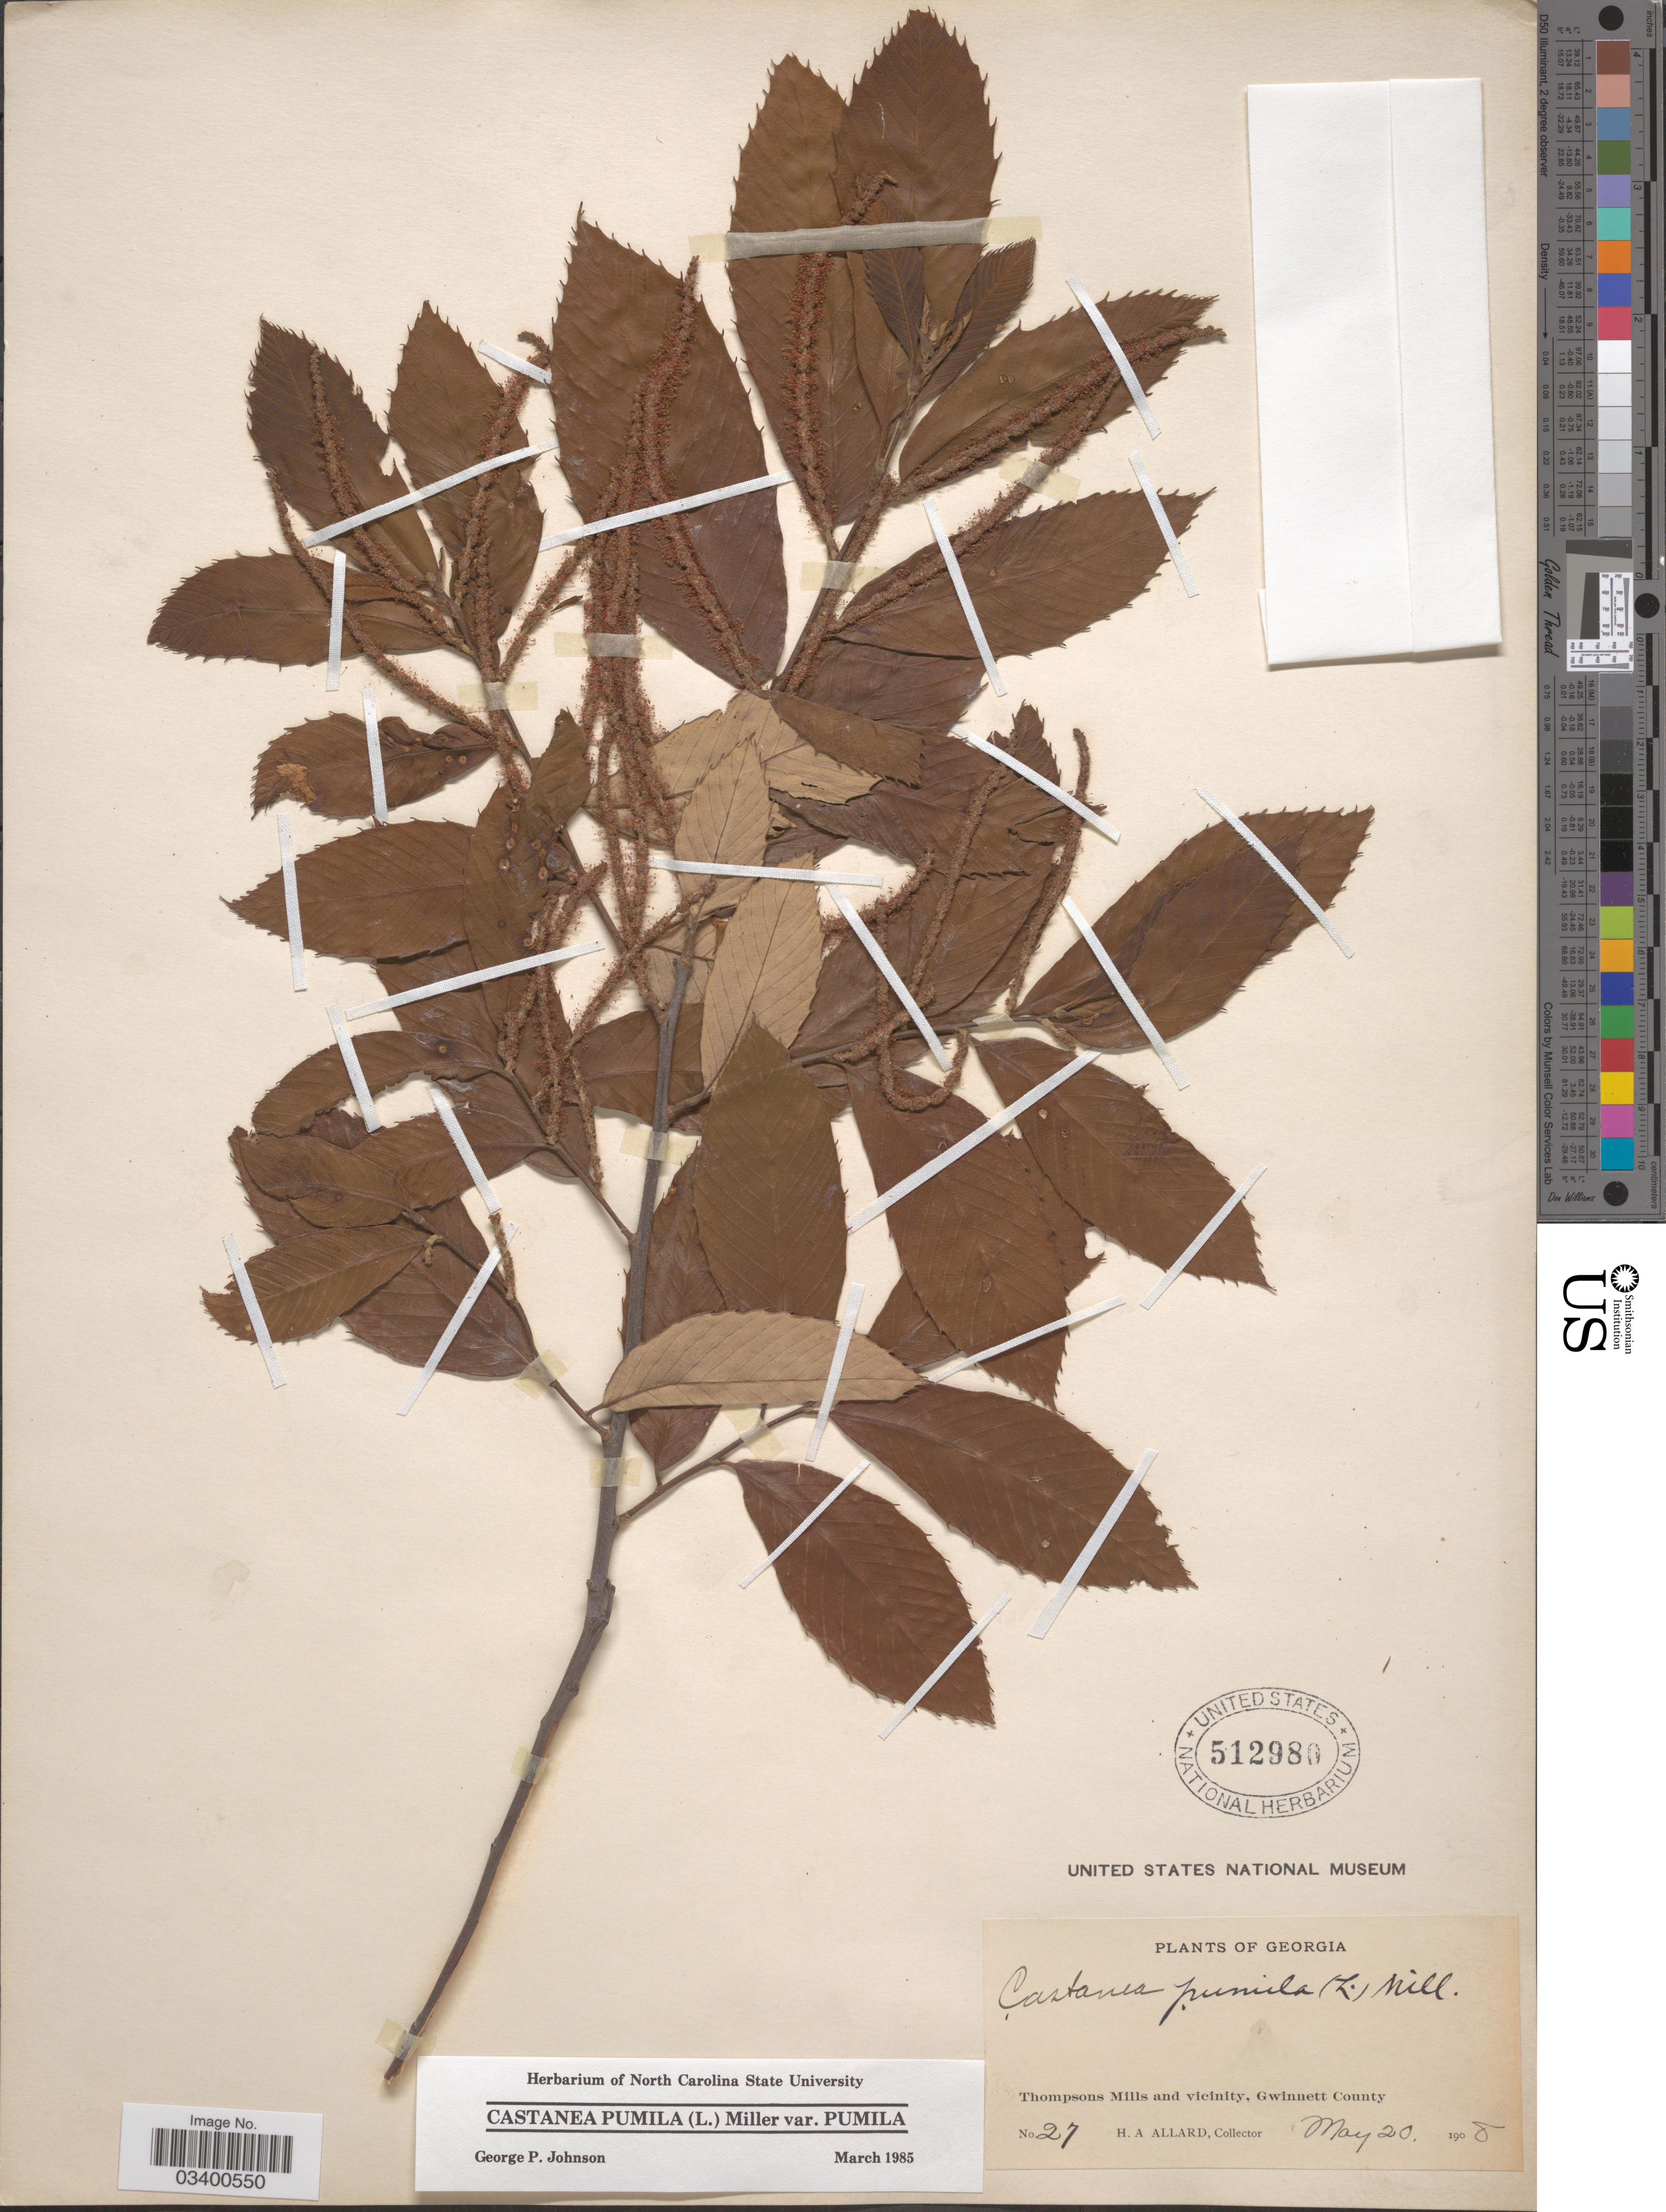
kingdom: Plantae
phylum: Tracheophyta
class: Magnoliopsida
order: Fagales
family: Fagaceae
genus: Castanea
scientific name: Castanea pumila var. pumila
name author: (L.) Mill.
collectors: H. A. Allard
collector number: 27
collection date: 1908-05-20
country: United States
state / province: Georgia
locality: Thompsons Mills and vicinity, Gwinnett County.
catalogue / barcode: US 512980